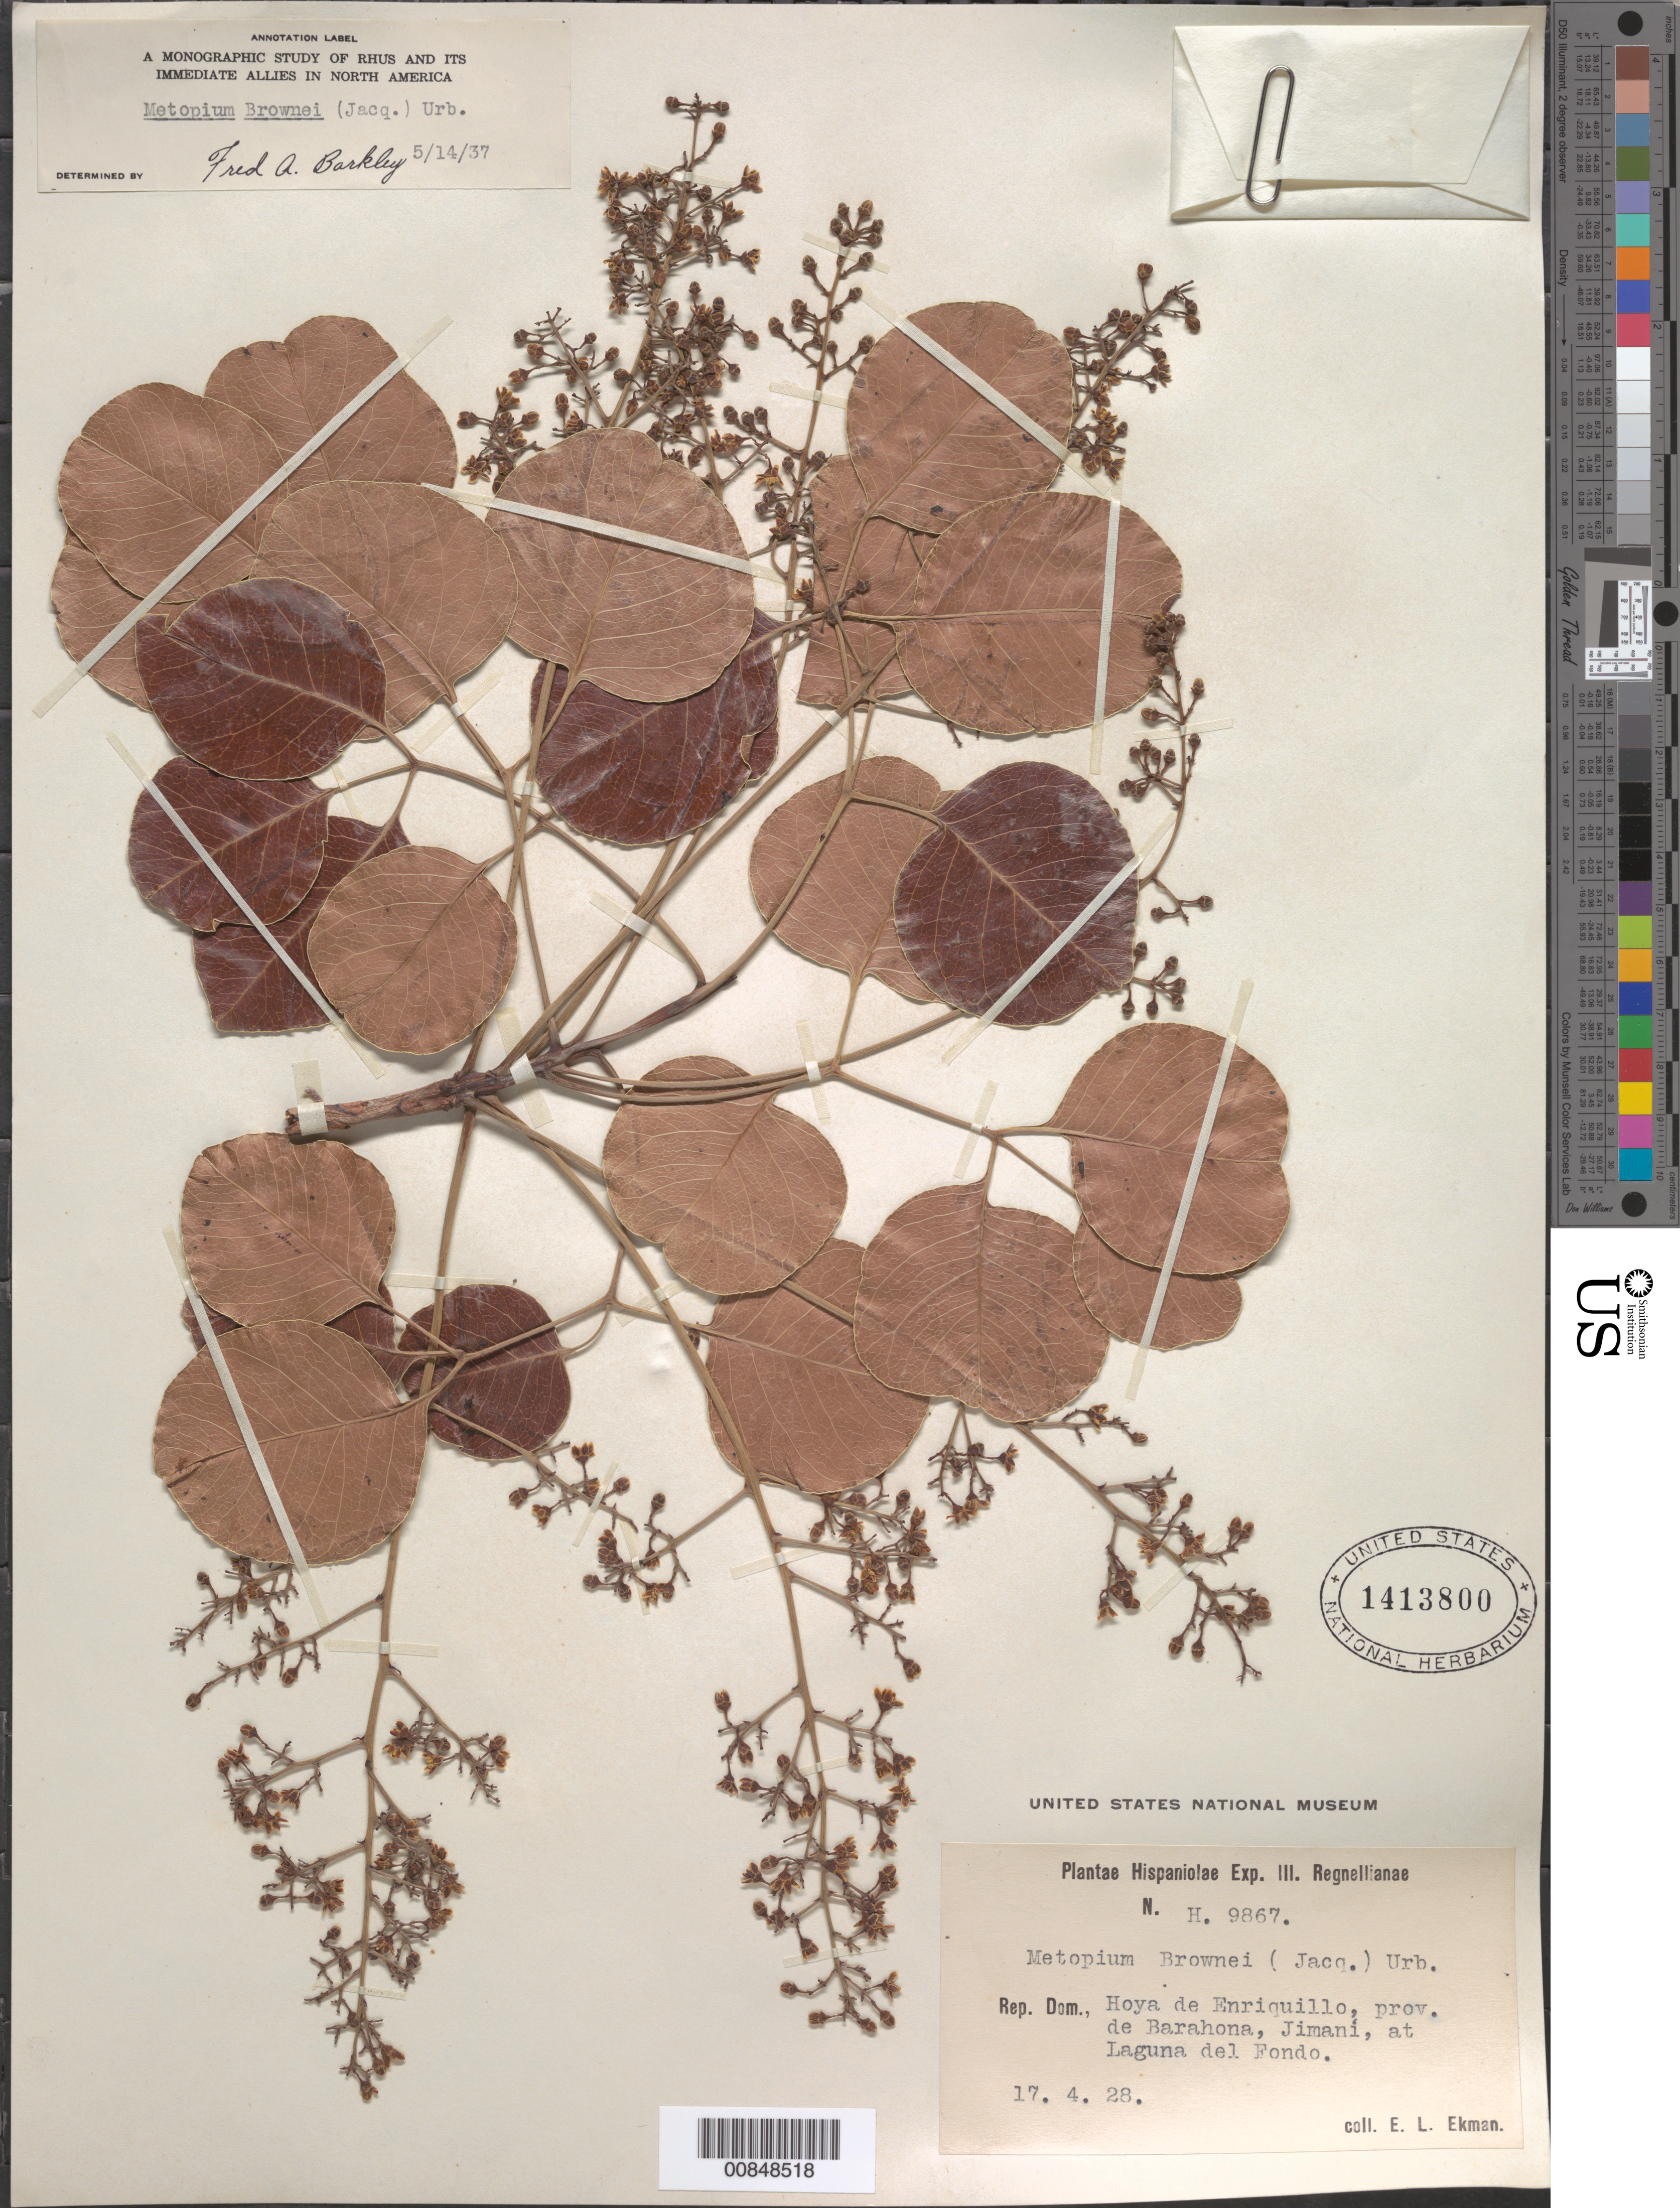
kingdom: Plantae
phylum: Tracheophyta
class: Magnoliopsida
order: Sapindales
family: Anacardiaceae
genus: Metopium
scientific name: Metopium brownei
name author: (Jacq.) Urb.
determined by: Barkley, F. A.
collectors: E. L. Ekman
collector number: H 9867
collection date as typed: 17 Apr 1928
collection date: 1928-04-17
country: Dominican Republic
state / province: Barahona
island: Hispaniola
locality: Hoya de Enriquillo, Jimaní, at Laguna del Fondo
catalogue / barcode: US 1413800